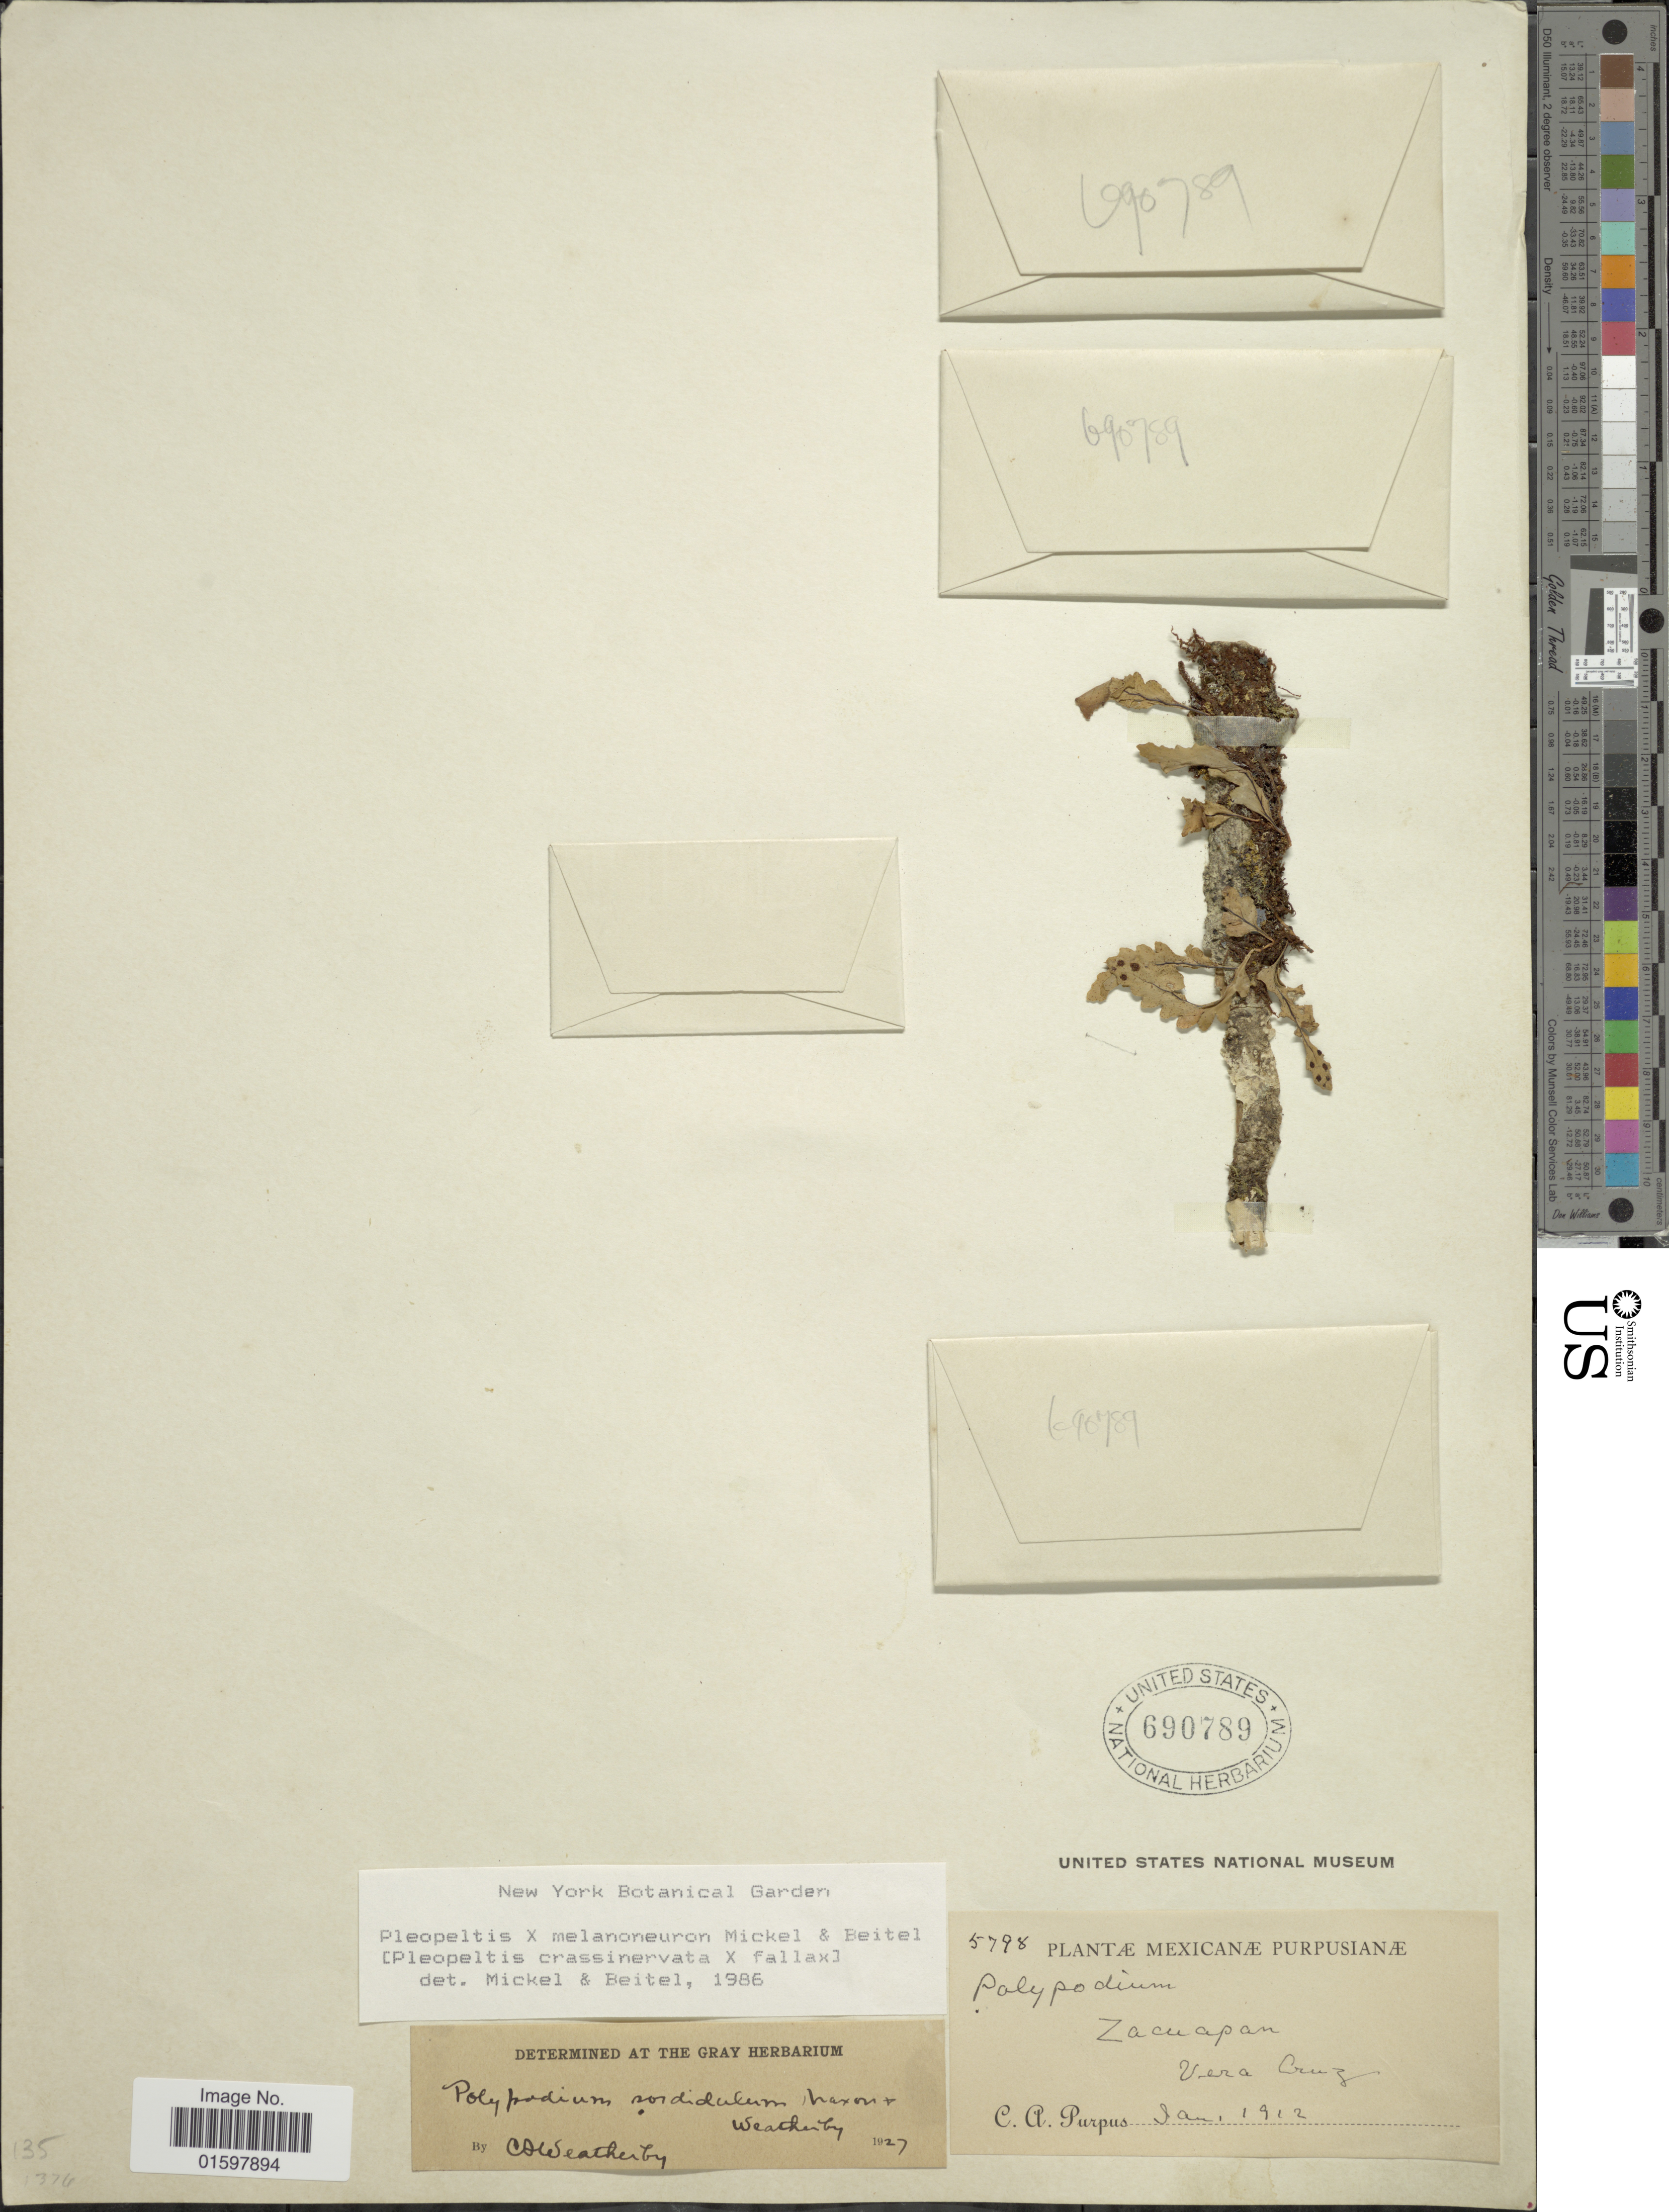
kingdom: Plantae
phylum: Tracheophyta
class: Polypodiopsida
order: Polypodiales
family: Polypodiaceae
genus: Pleopeltis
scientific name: Pleopeltis x melanoneura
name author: Mickel & Beitel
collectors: C. A. Purpus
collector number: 5798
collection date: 1912-01-01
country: Mexico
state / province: Veracruz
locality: Zacuapan, Vera Cruz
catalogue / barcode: US 690789